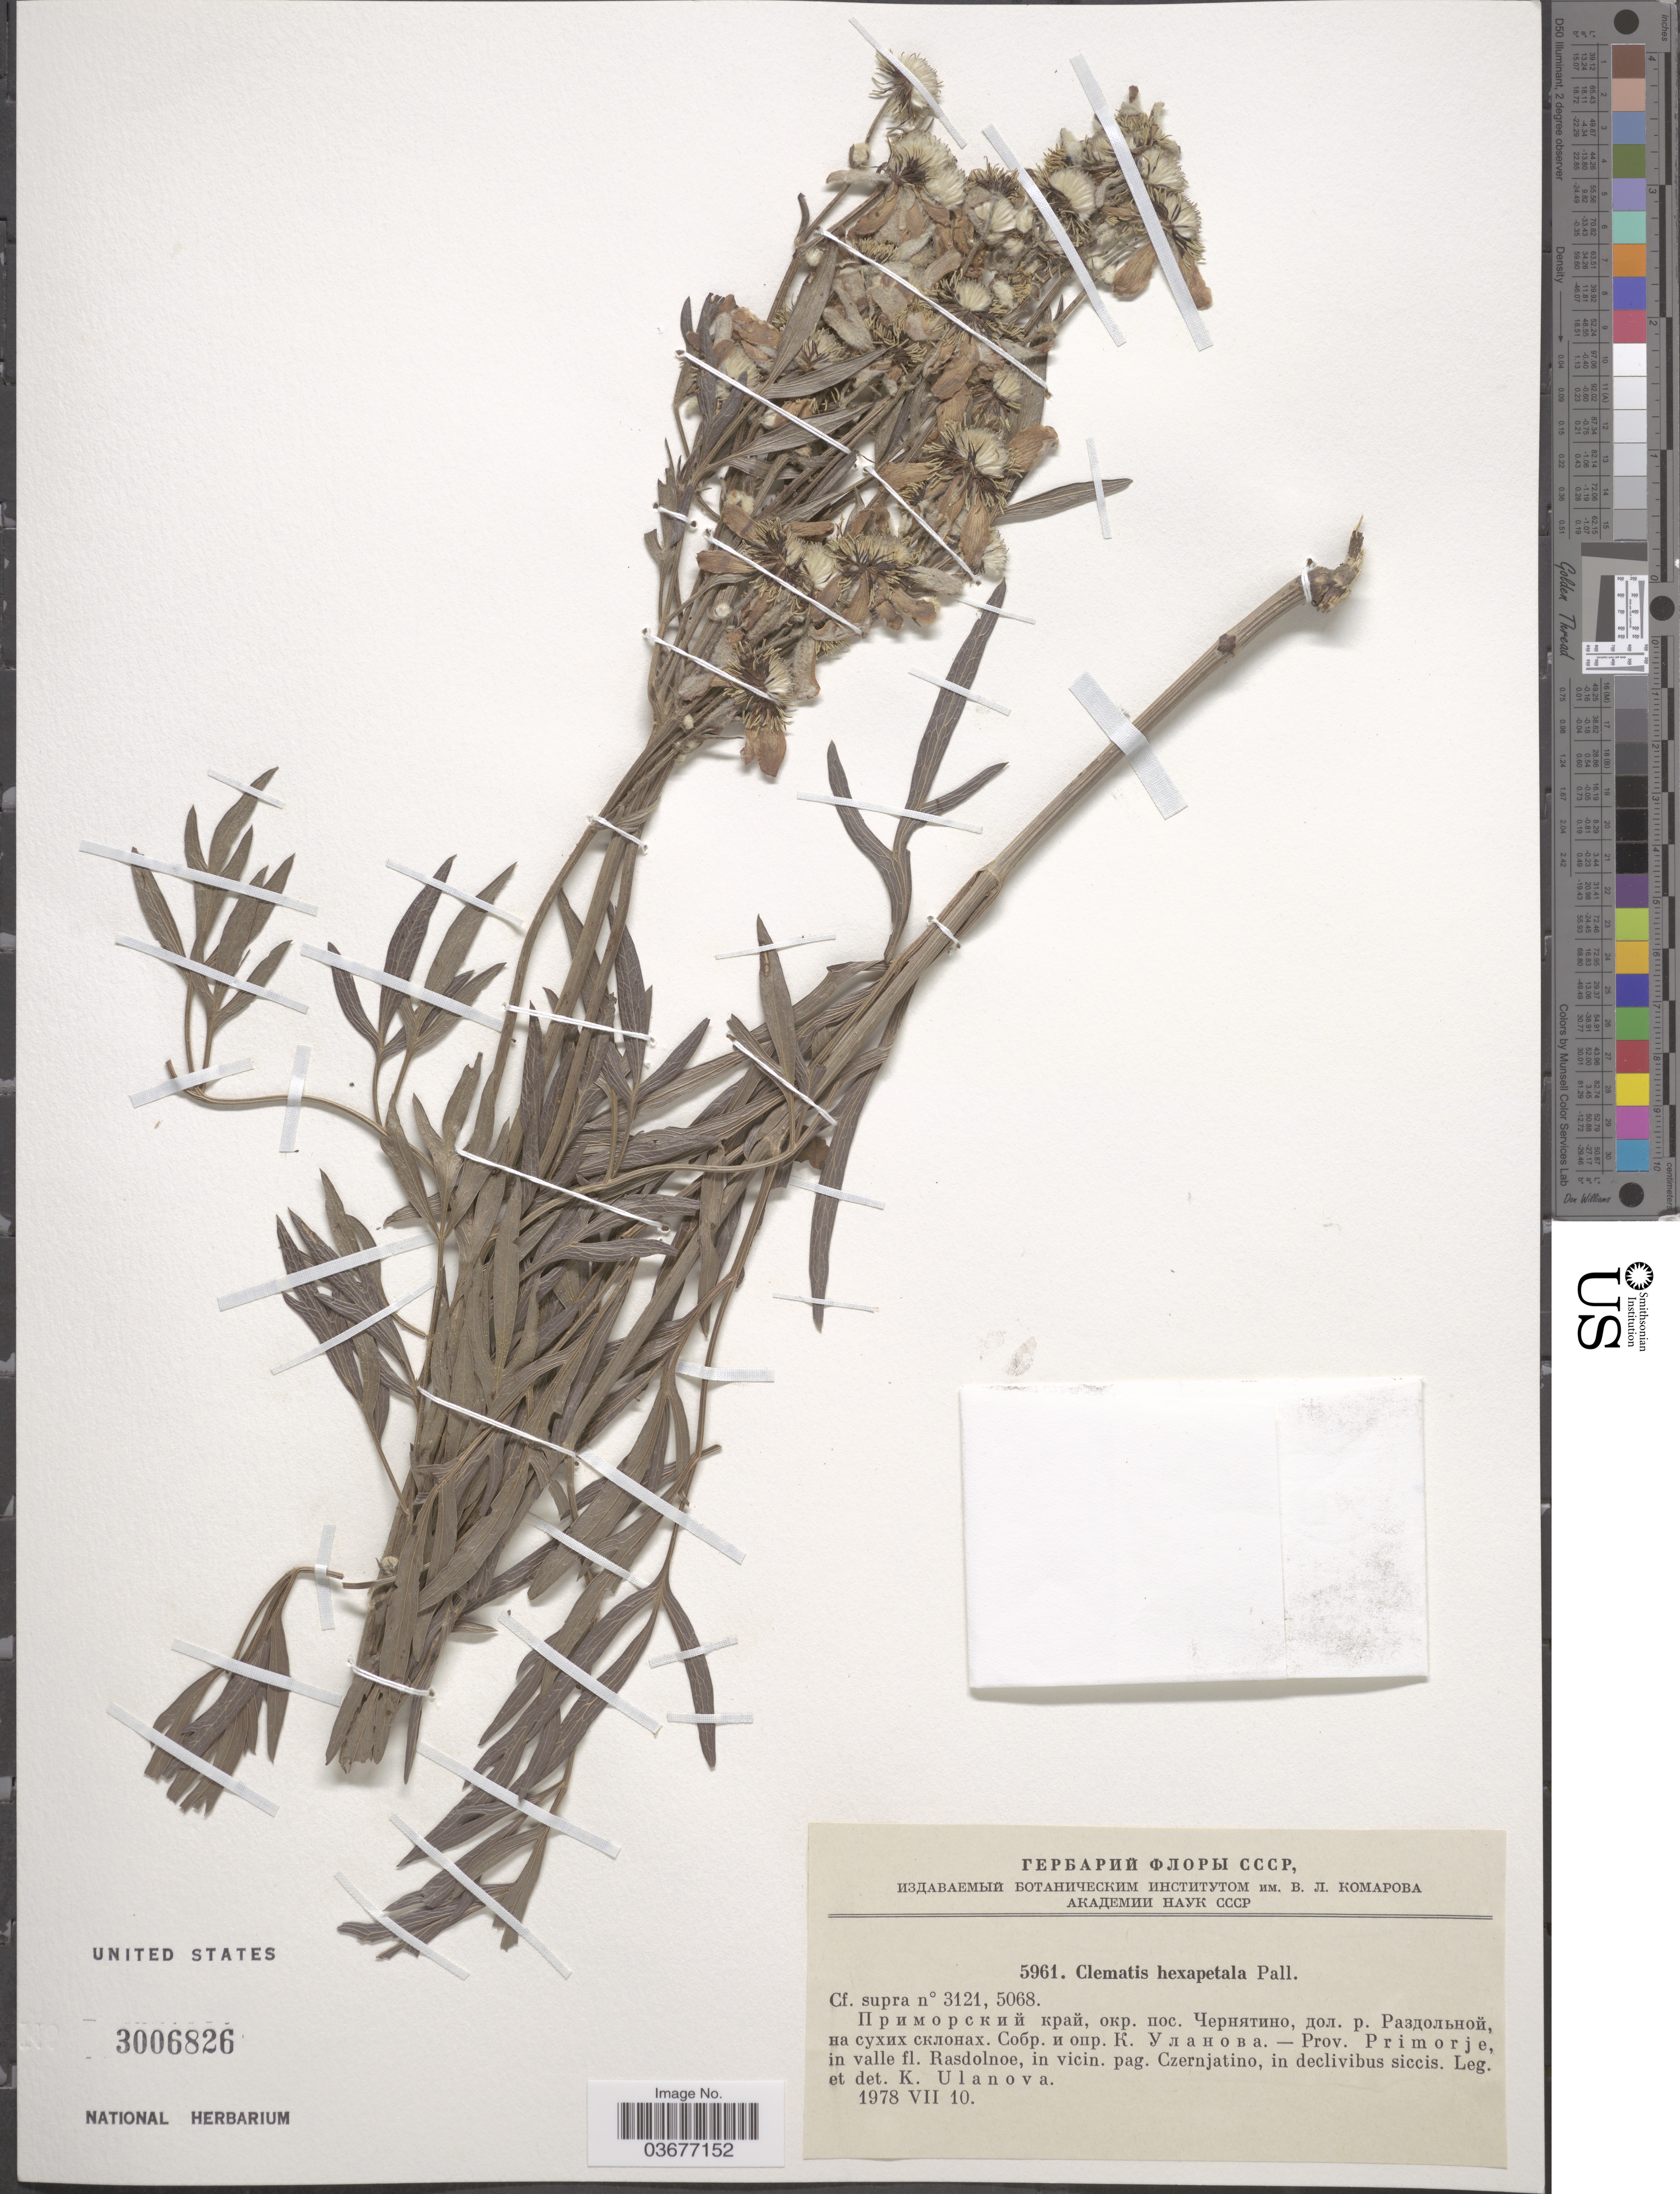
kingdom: Plantae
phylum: Tracheophyta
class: Magnoliopsida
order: Ranunculales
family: Ranunculaceae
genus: Clematis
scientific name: Clematis hexapetala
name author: Pall.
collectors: K. Ulanova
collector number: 5961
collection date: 1978-07-10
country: Russian Federation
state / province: Primorsky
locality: Prov. Primorje, in valle fl. Rasdolnoe, in vicin. pag. Czernjatino, in declivibus siccis.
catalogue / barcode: US 3006826